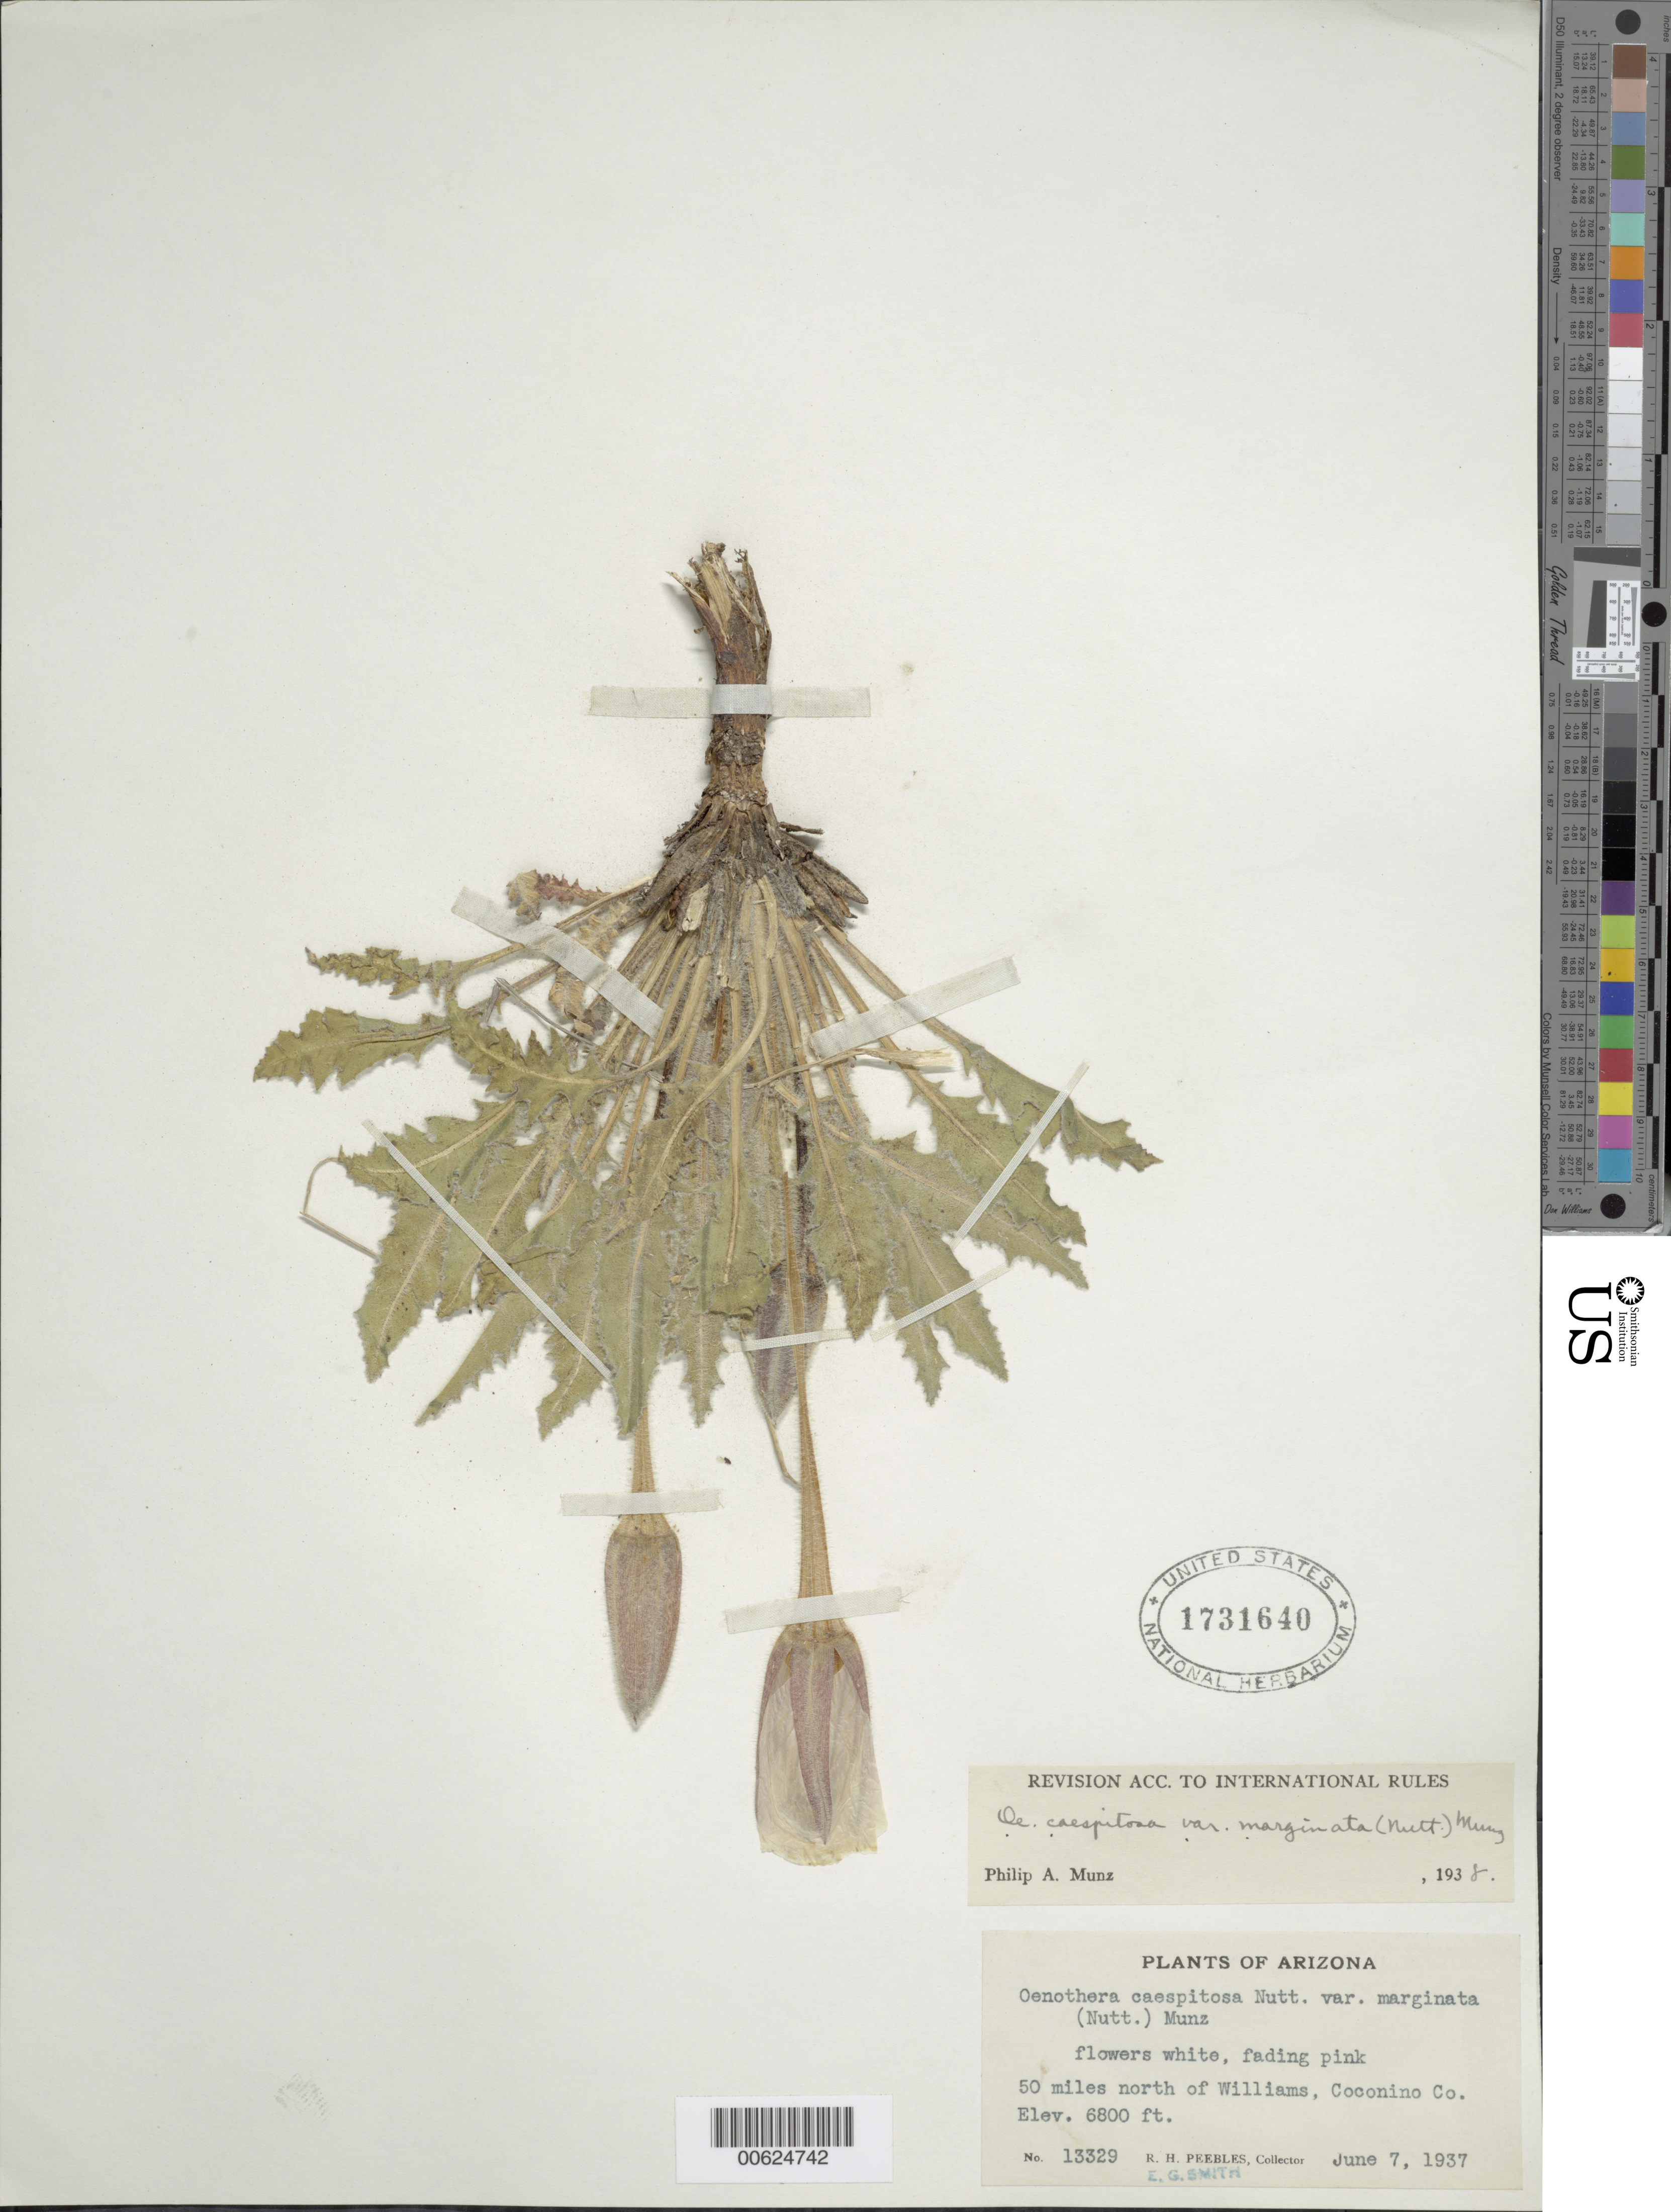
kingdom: Plantae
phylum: Tracheophyta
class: Magnoliopsida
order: Myrtales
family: Onagraceae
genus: Oenothera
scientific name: Oenothera cespitosa subsp. marginata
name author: (Nutt. ex Hook. & Arn.) Munz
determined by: Wagner, W. L., (BOT), Smithsonian Institution - National Museum of Natural History (UNITED STATES)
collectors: R. H. Peebles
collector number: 13329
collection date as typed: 07 Jun 1937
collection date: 1937-06-07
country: United States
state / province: Arizona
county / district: Coconino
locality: N of Williams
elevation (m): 2073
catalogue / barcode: US 1731640